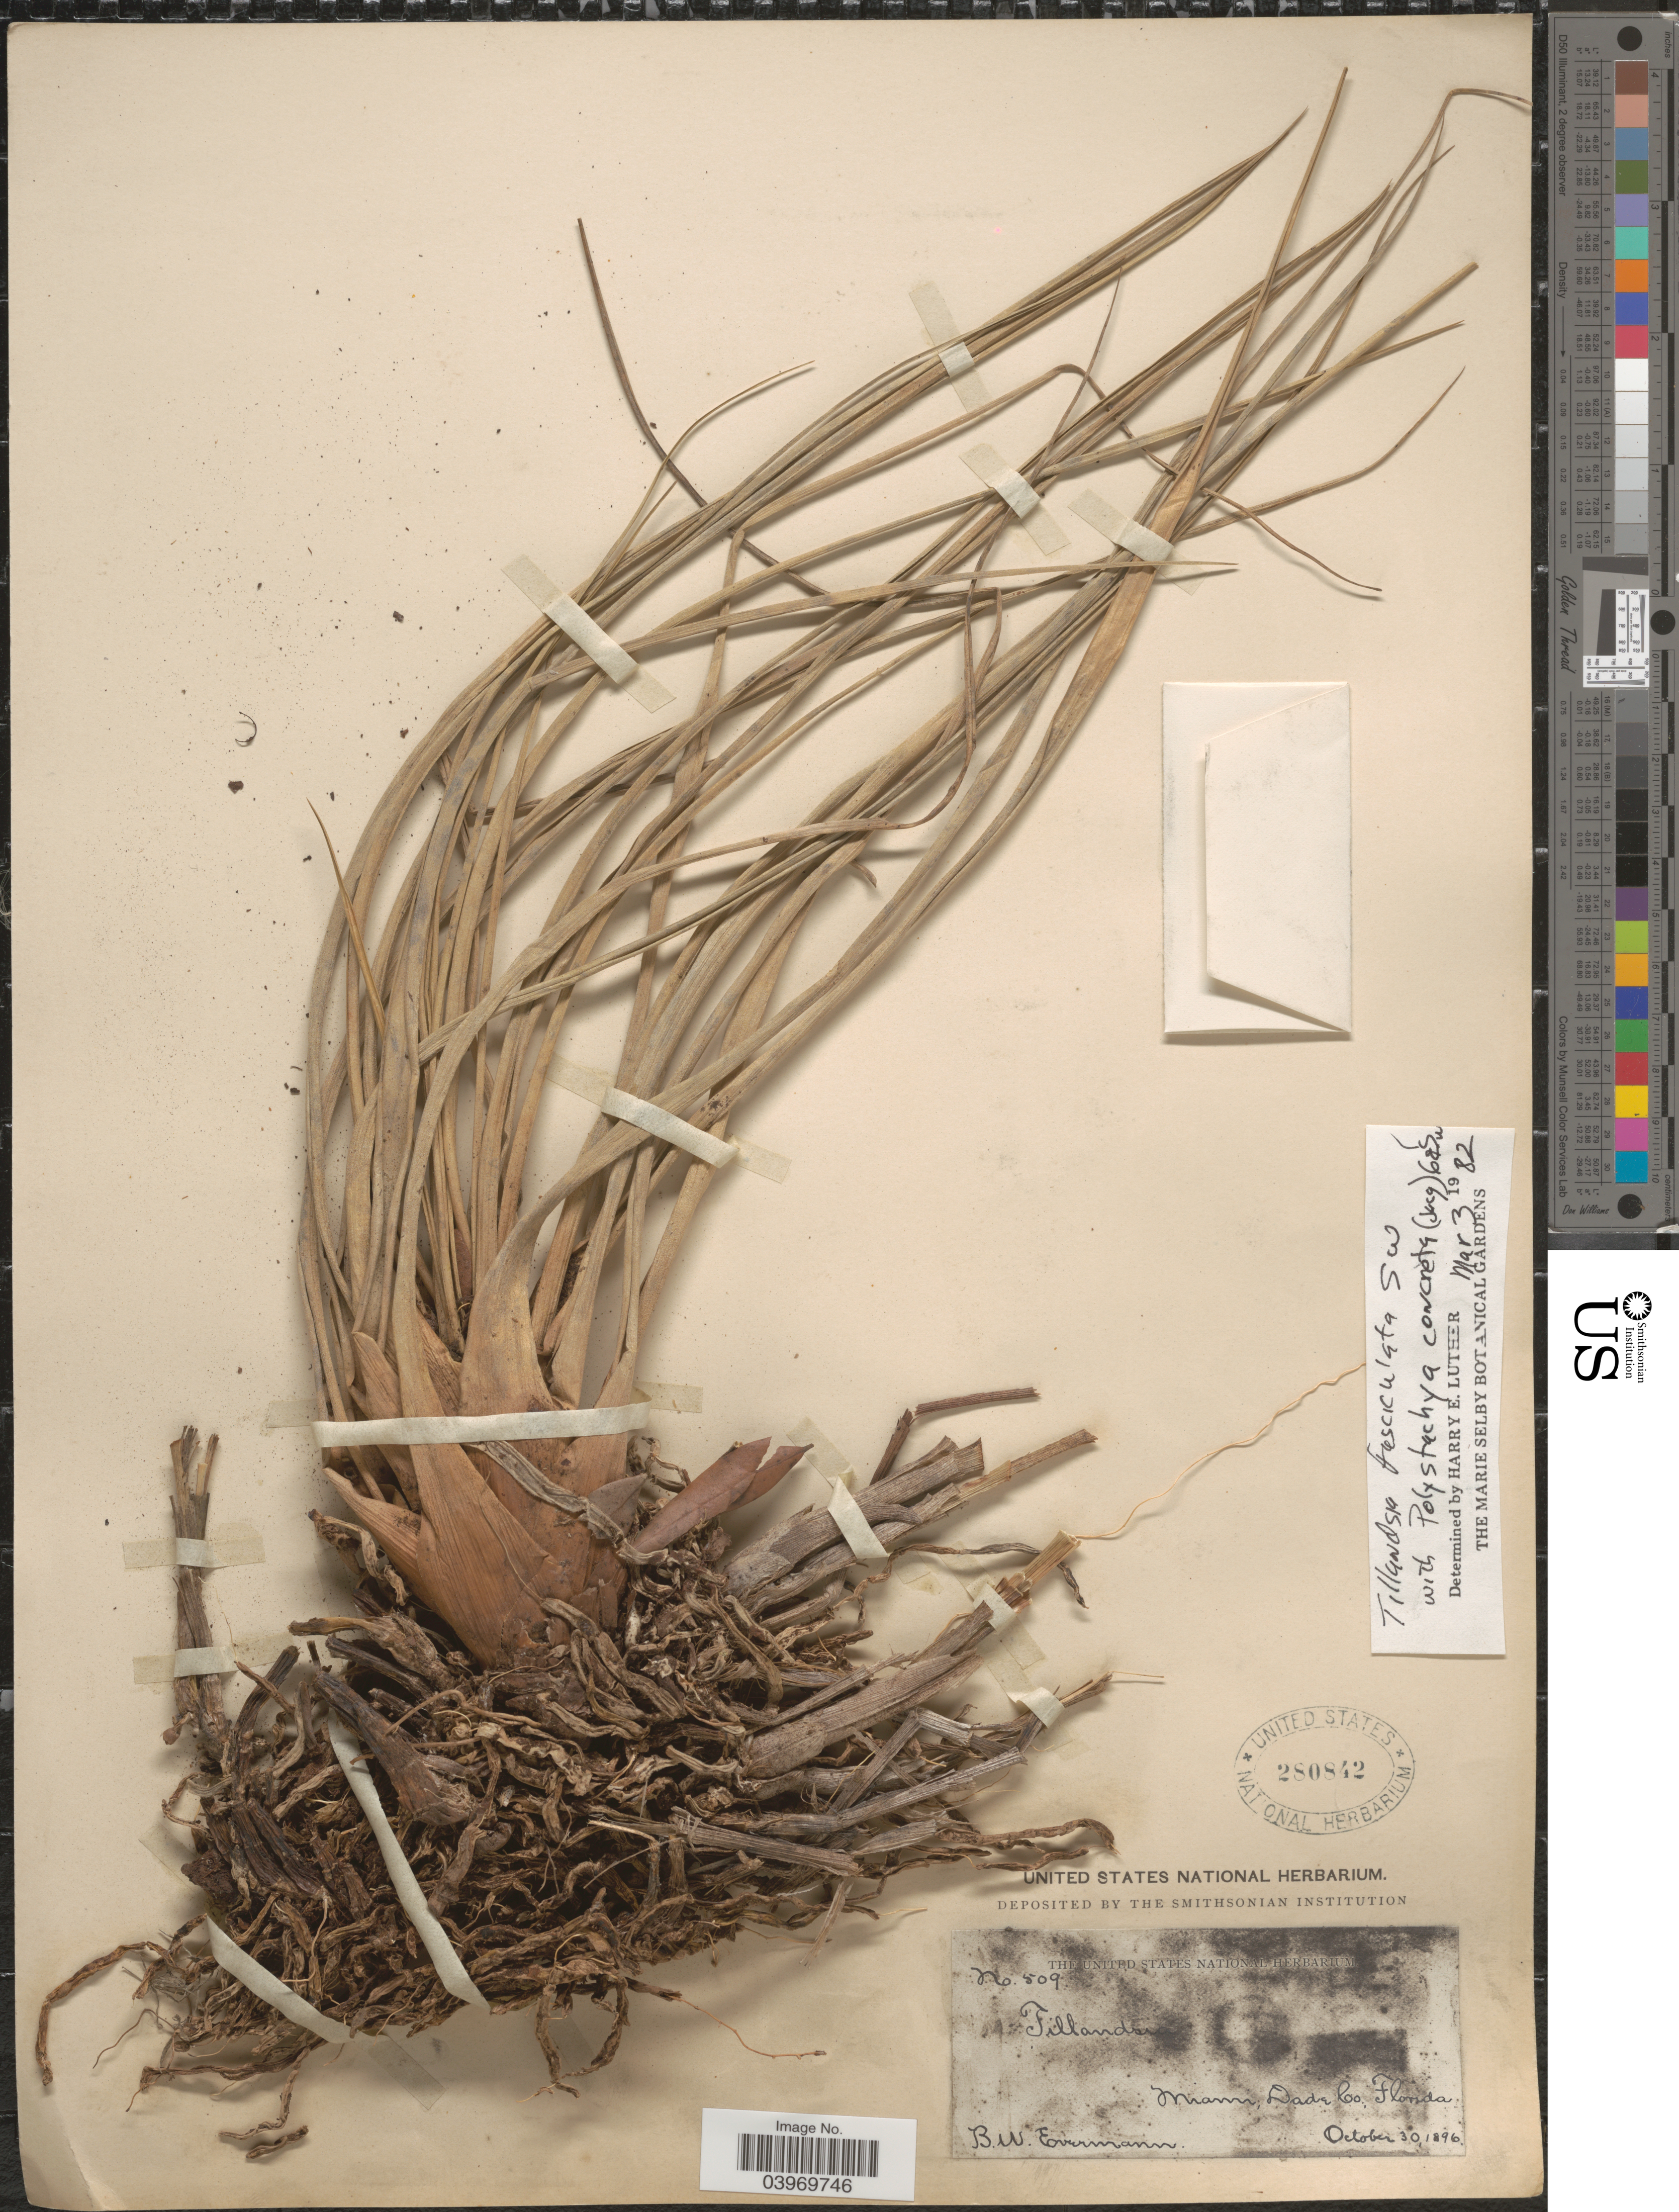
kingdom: Plantae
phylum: Tracheophyta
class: Liliopsida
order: Poales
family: Bromeliaceae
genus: Tillandsia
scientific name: Tillandsia fasciculata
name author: Sw.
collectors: B. W. Evermann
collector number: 509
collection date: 1896-10-30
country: United States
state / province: Florida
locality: Miami, Dade Co.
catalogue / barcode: US 280842